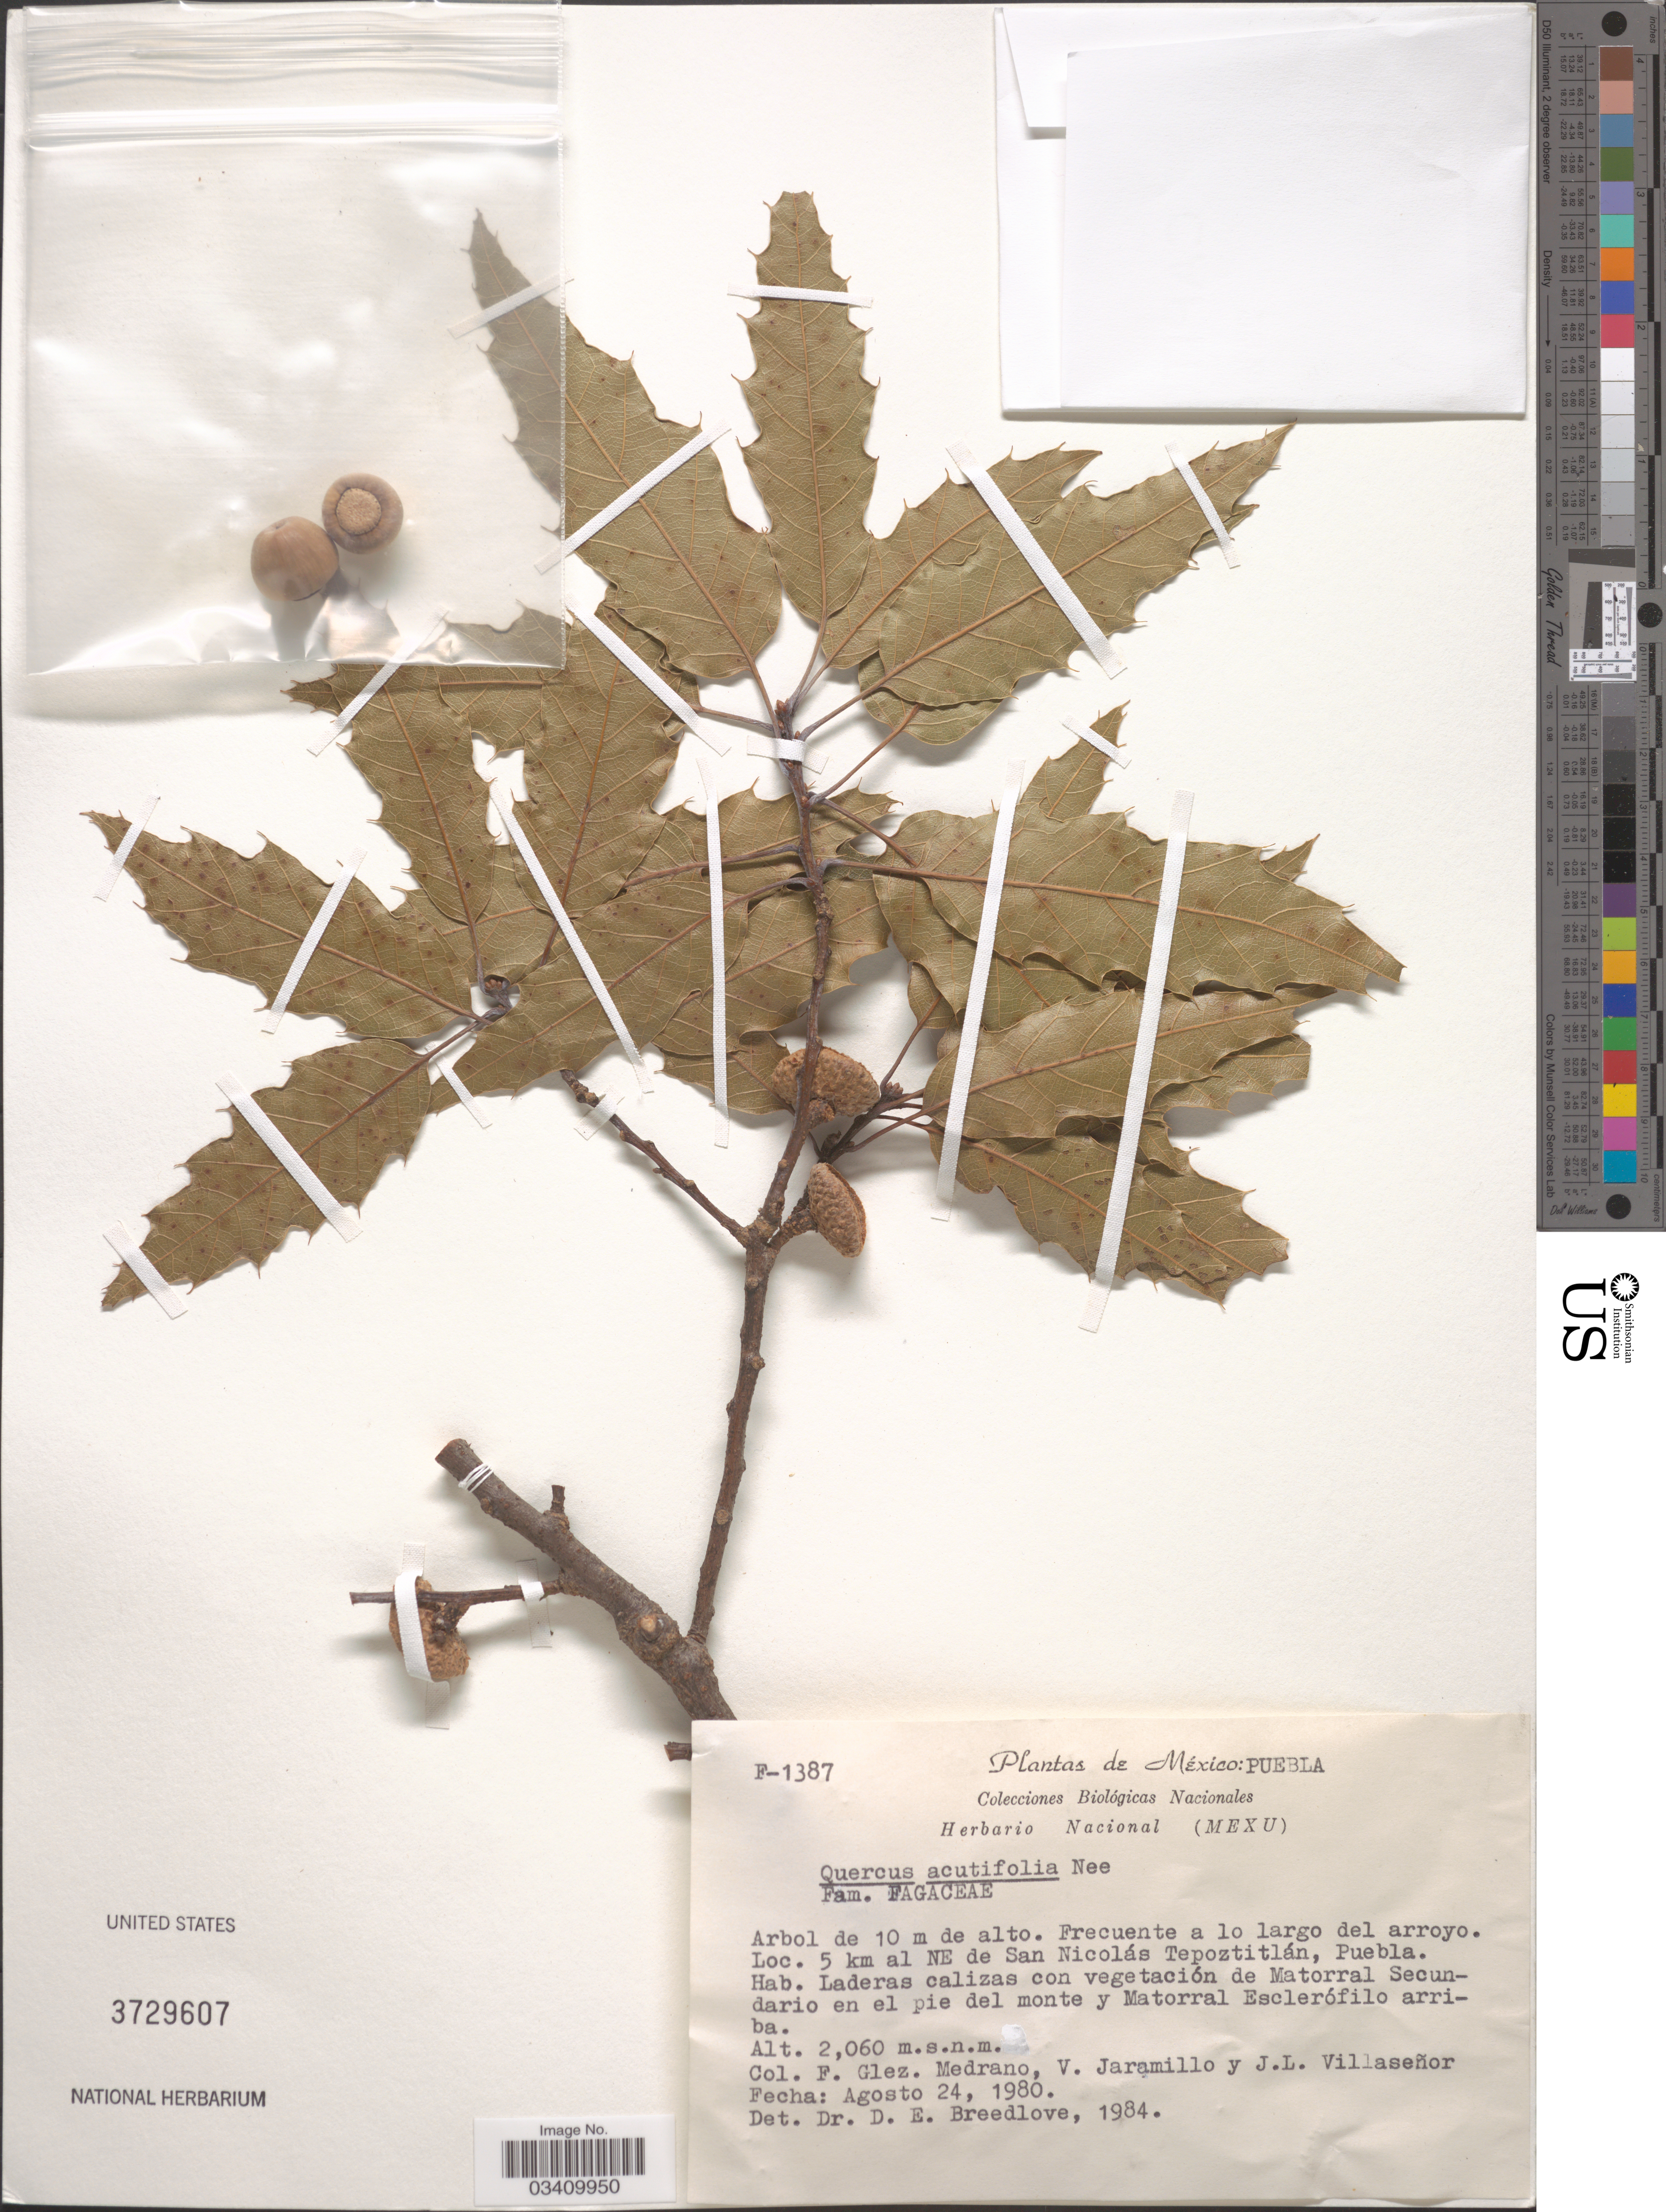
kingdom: Plantae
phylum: Tracheophyta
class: Magnoliopsida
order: Fagales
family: Fagaceae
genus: Quercus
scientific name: Quercus acutifolia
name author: Née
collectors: F. Medrano, V. Jaramillo & J. Villaseñor R.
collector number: F-1387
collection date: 1980-08-24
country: Mexico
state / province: Puebla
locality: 5 km al NE de San Nicolás Tepoztitlán.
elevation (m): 2060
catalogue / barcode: US 3729607